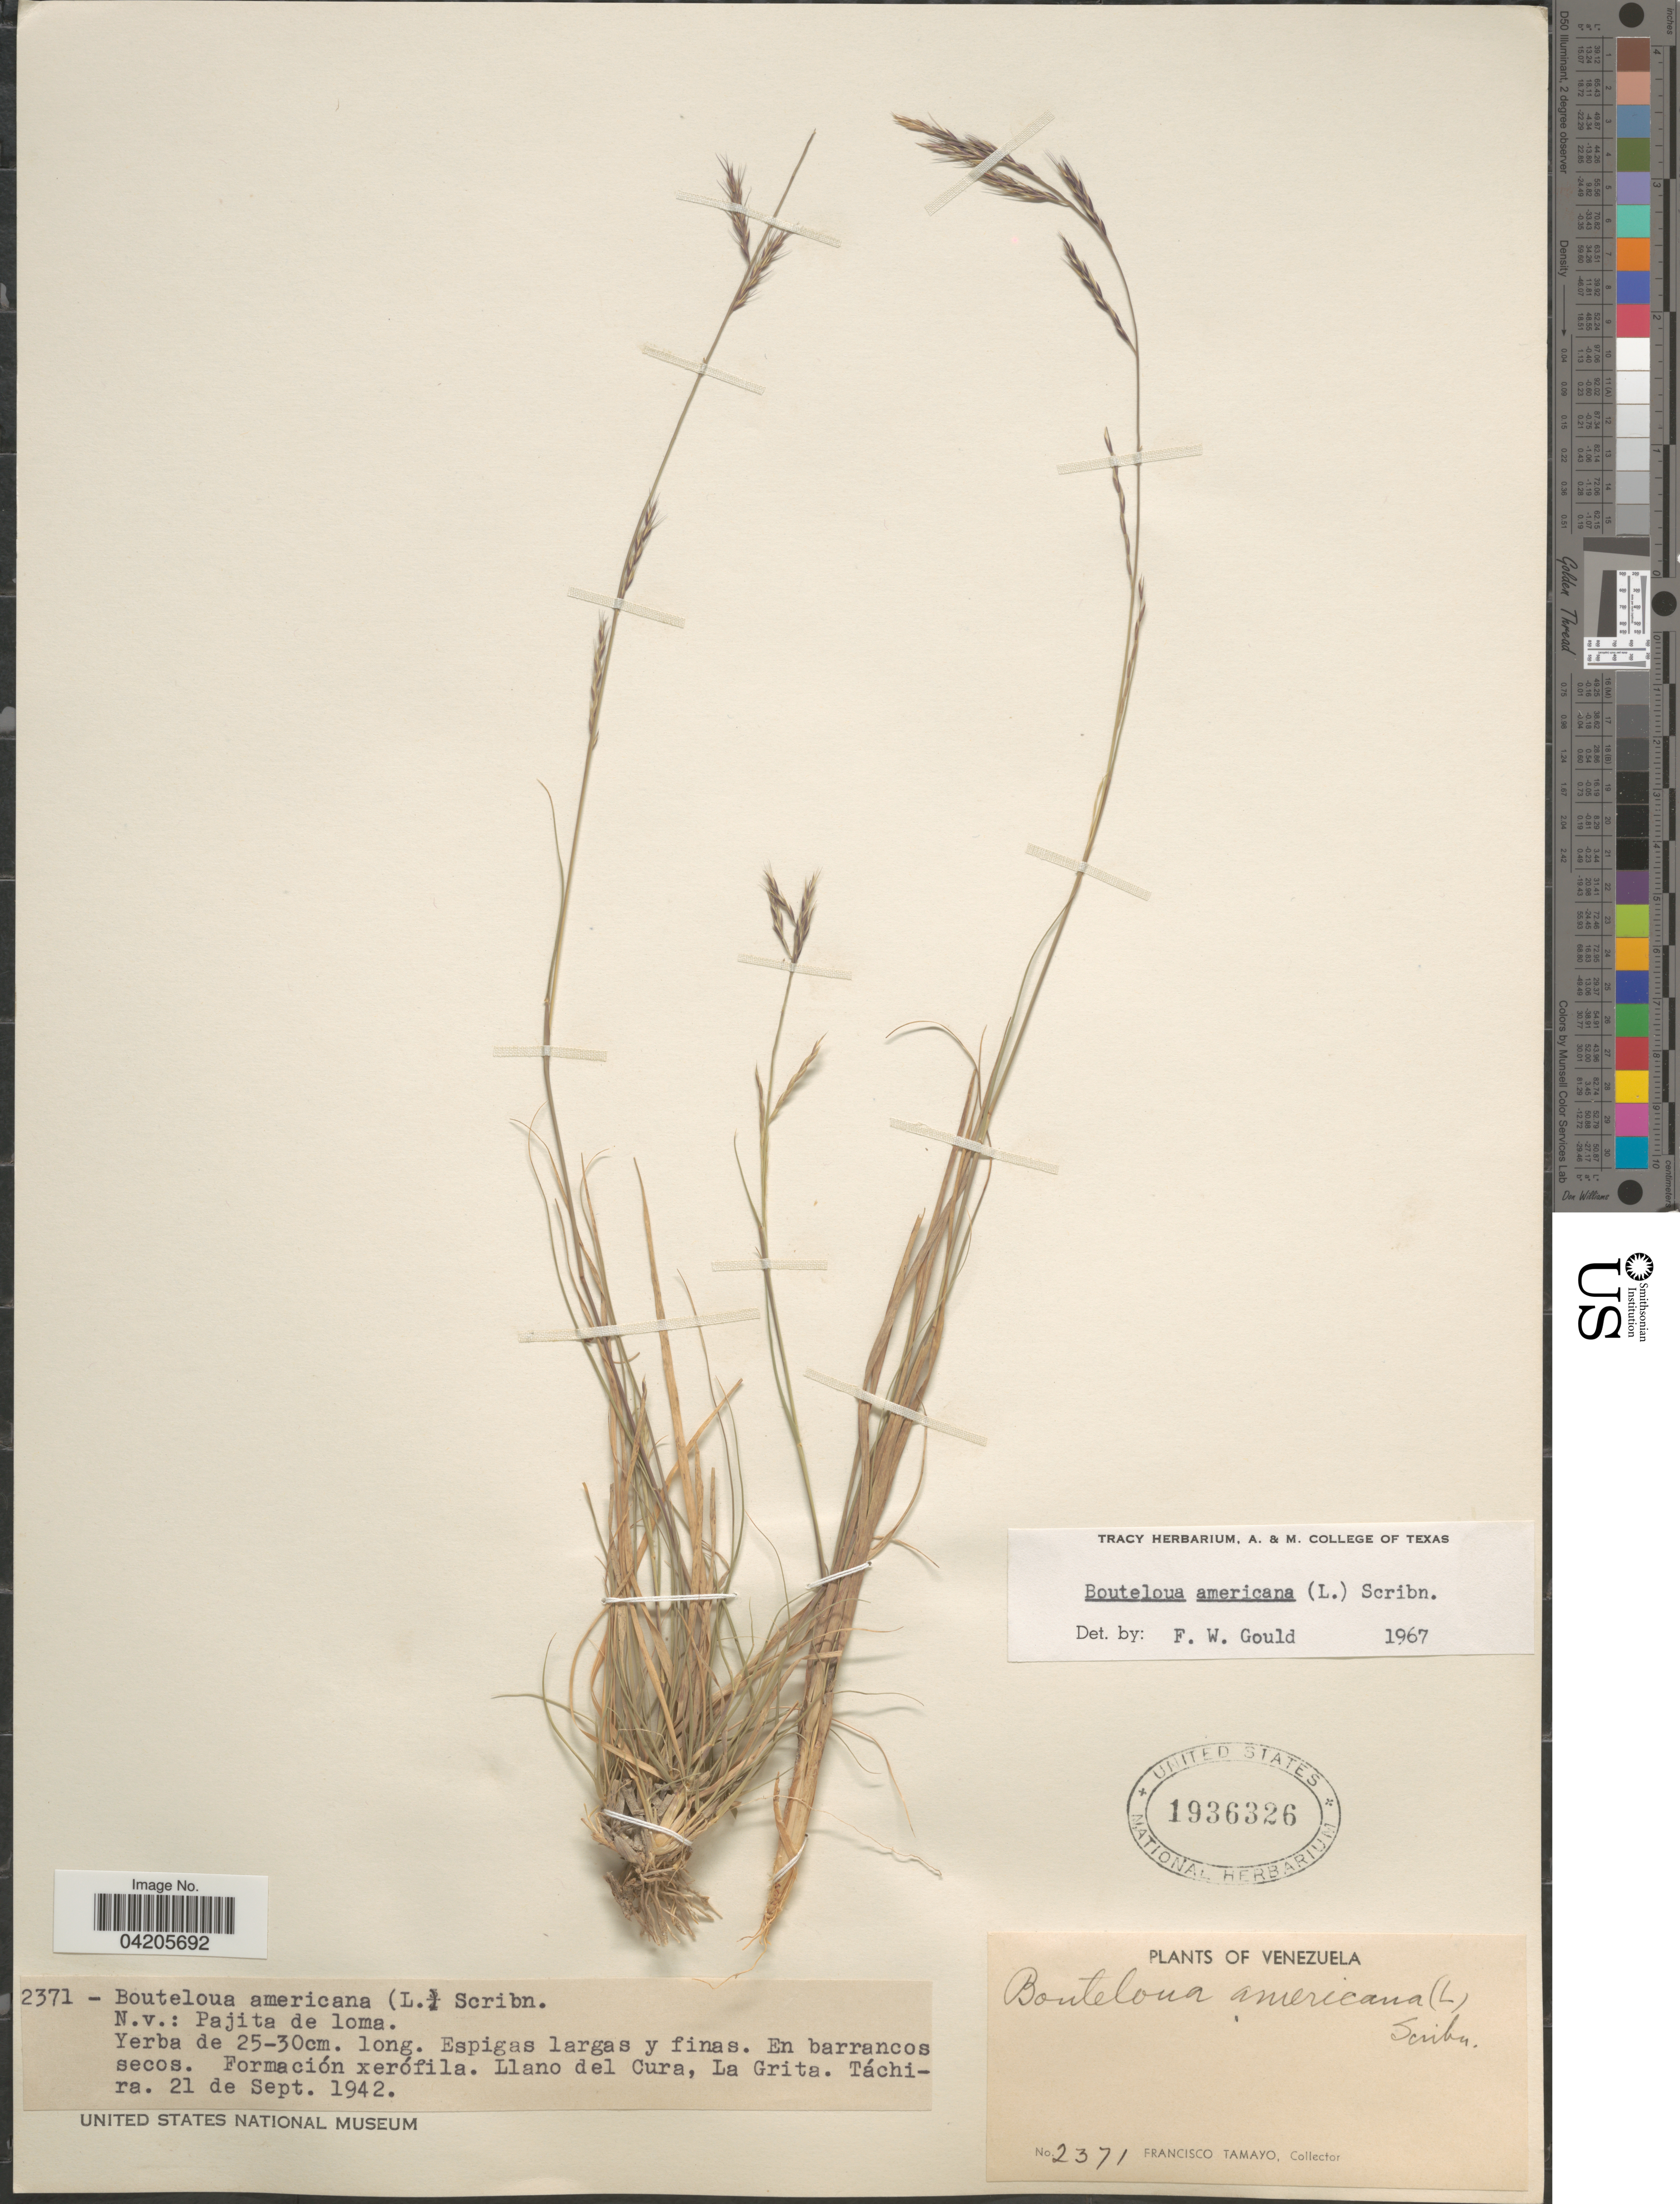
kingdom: Plantae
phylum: Tracheophyta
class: Liliopsida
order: Poales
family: Poaceae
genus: Bouteloua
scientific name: Bouteloua americana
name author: (L.) Scribn.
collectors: F. Tamayo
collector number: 2371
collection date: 1942-09-21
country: Venezuela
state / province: Tachira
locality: Llano del Cura, La Grita.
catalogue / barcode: US 1936326